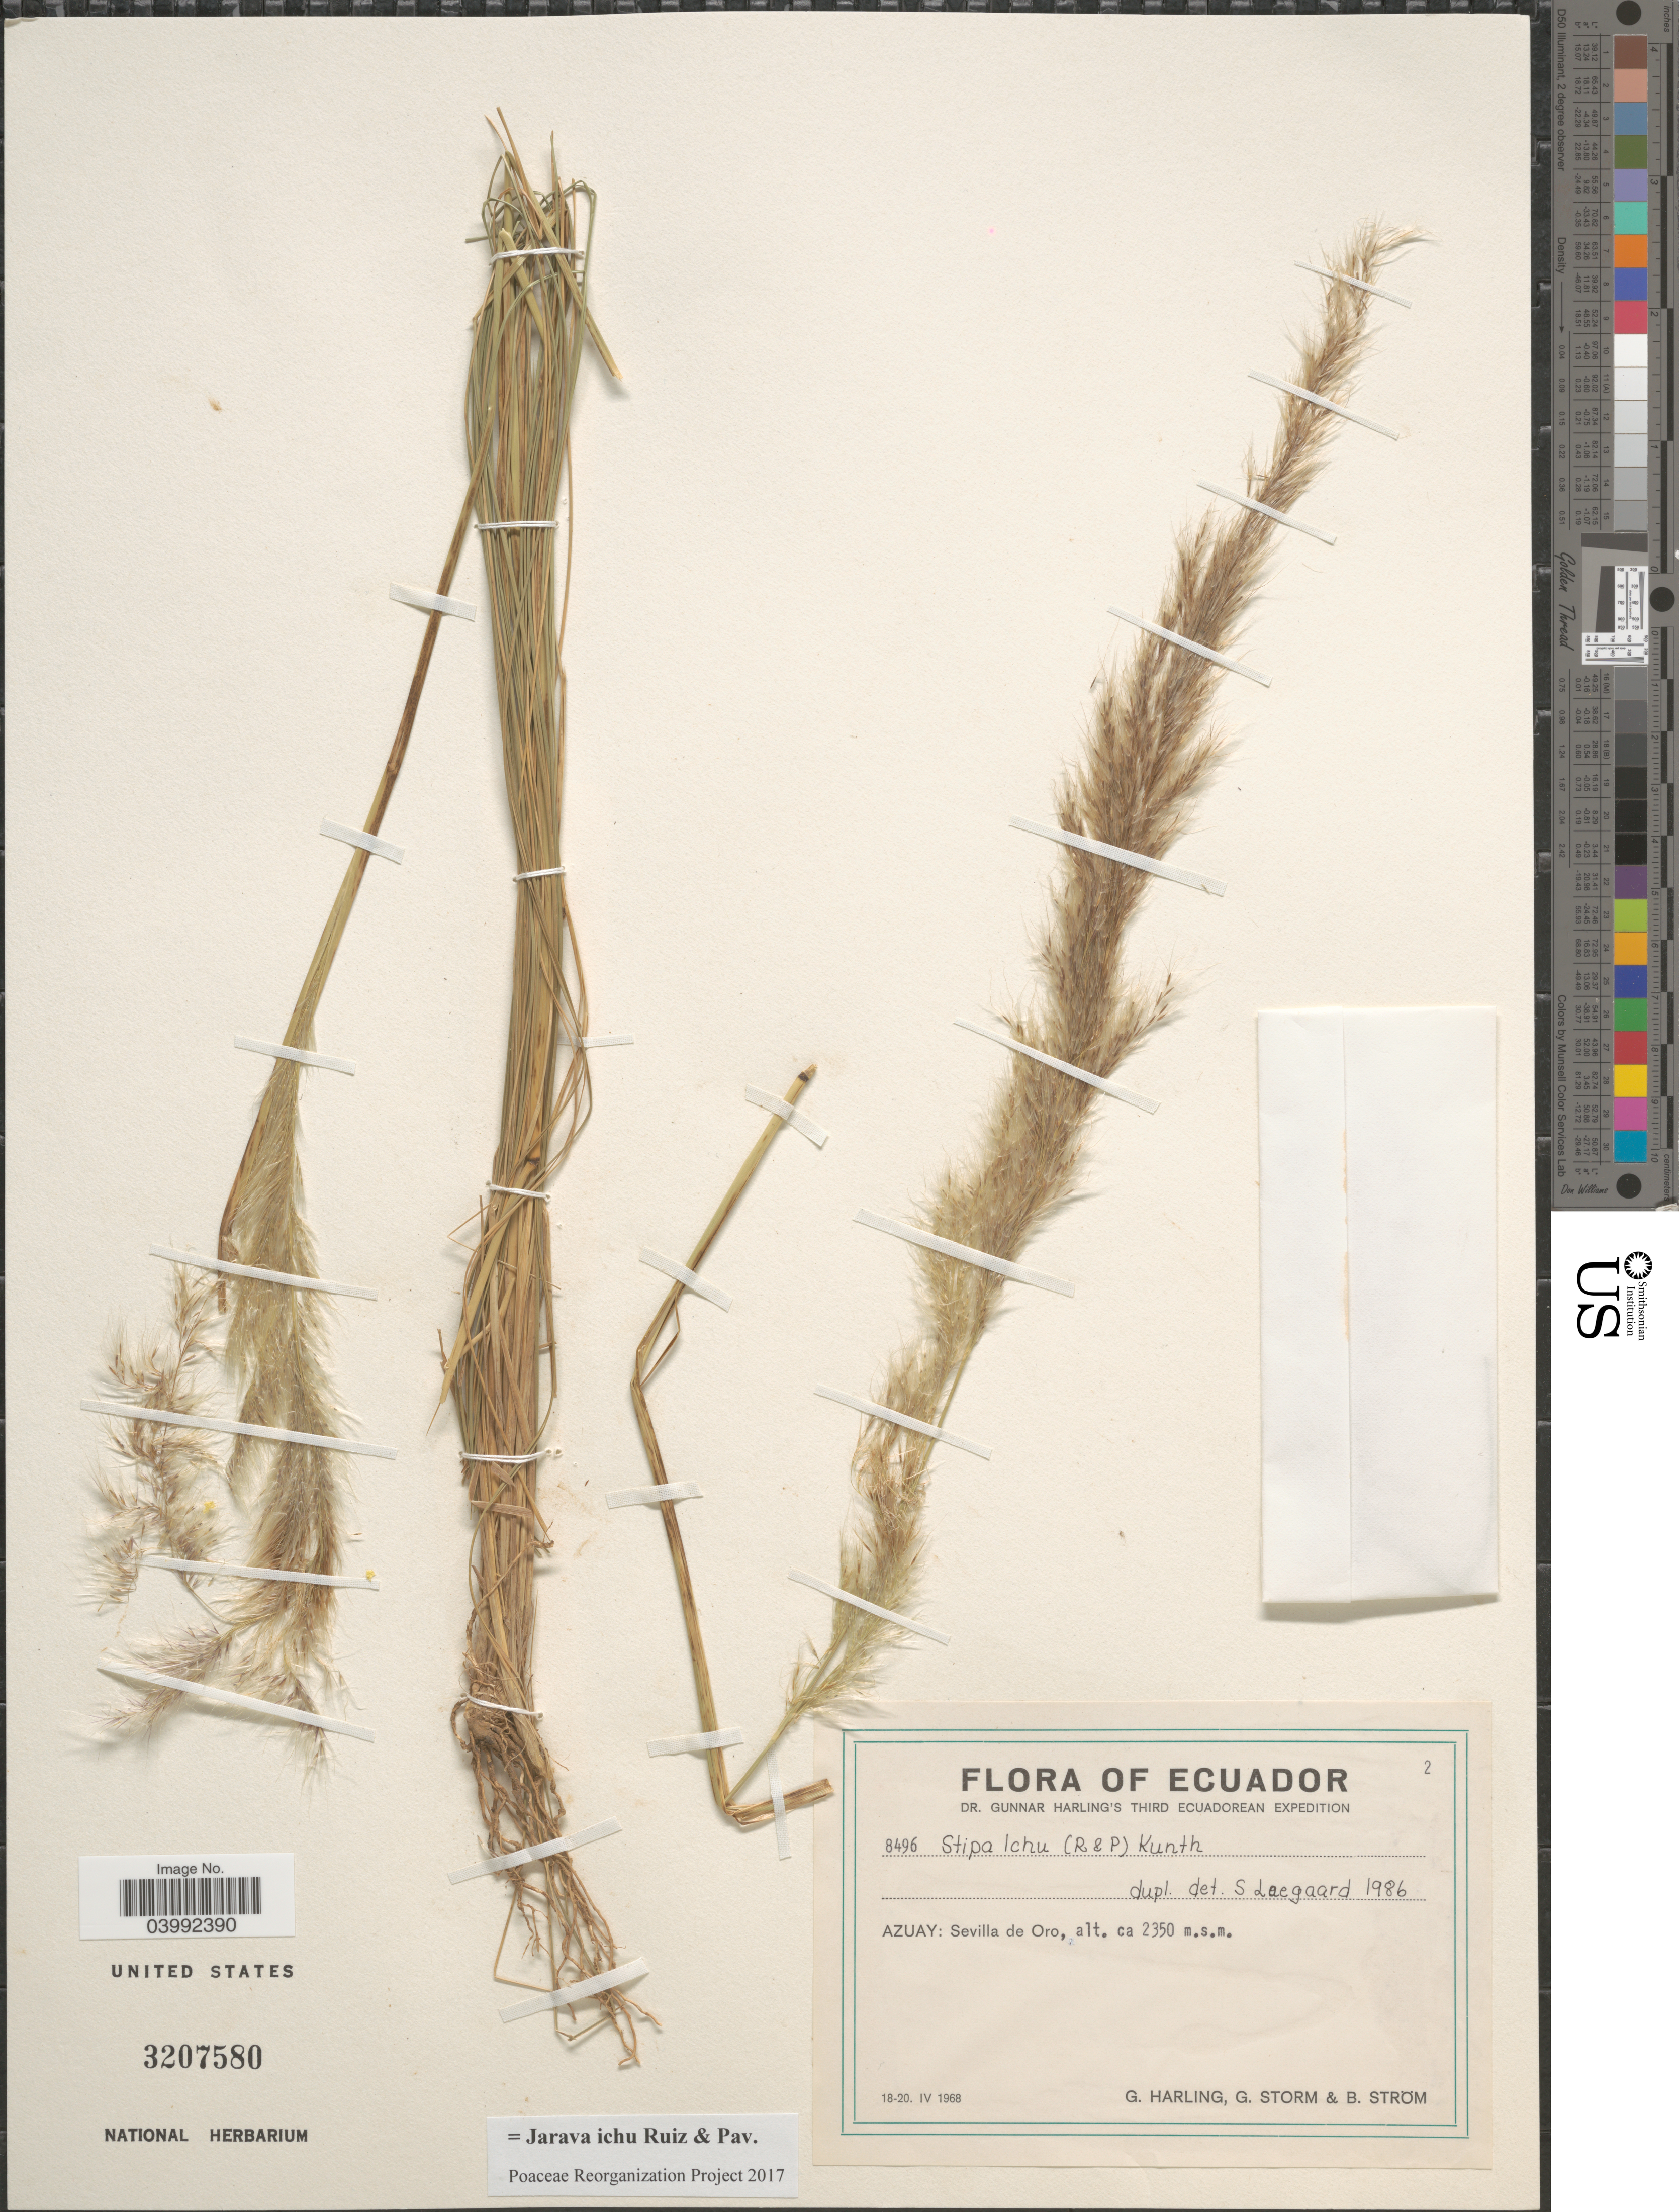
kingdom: Plantae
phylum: Tracheophyta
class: Liliopsida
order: Poales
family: Poaceae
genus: Jarava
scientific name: Jarava ichu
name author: Ruiz & Pav.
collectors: G. Harling, G. Storm & B. Ström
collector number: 8496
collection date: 1968-04-18/1968-04-20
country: Ecuador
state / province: Azuay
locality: Sevilla de Oro.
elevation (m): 2350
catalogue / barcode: US 3207580